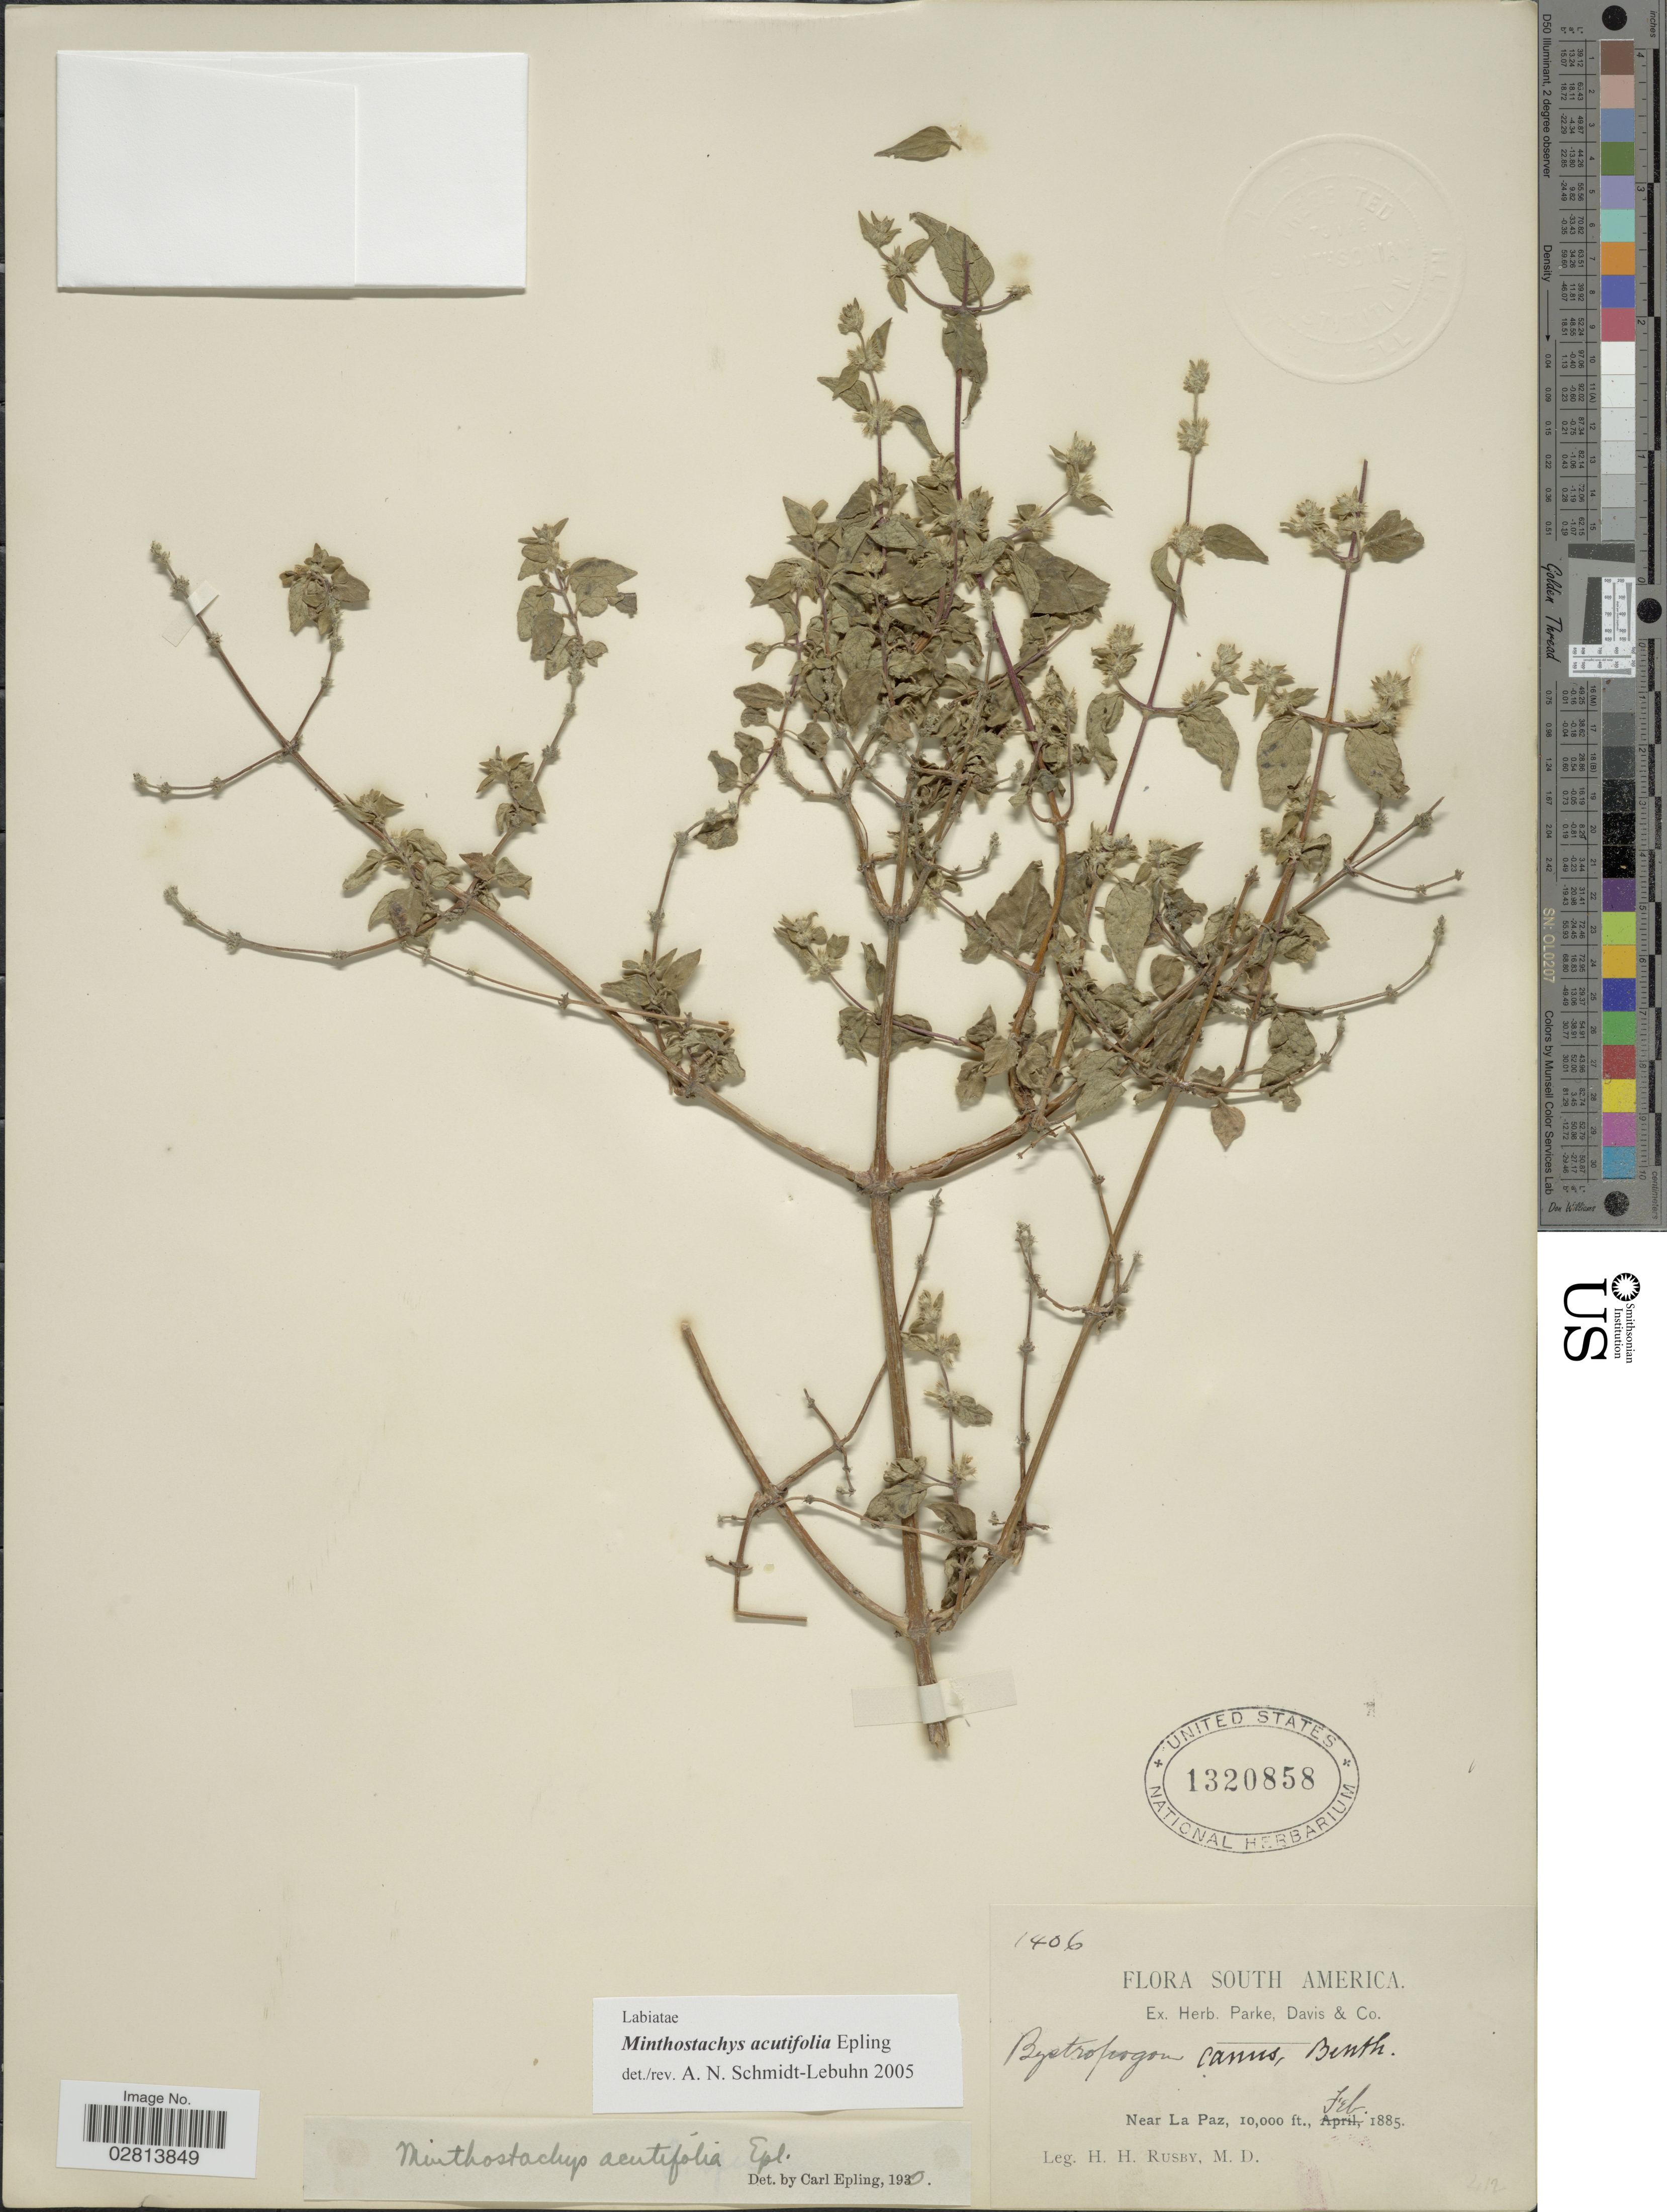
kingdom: Plantae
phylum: Tracheophyta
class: Magnoliopsida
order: Lamiales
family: Lamiaceae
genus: Minthostachys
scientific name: Minthostachys acutifolia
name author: Epling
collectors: H. H. Rusby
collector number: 1406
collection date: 1885-02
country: Bolivia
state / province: La Paz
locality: Near La Paz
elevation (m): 3048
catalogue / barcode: US 1320858